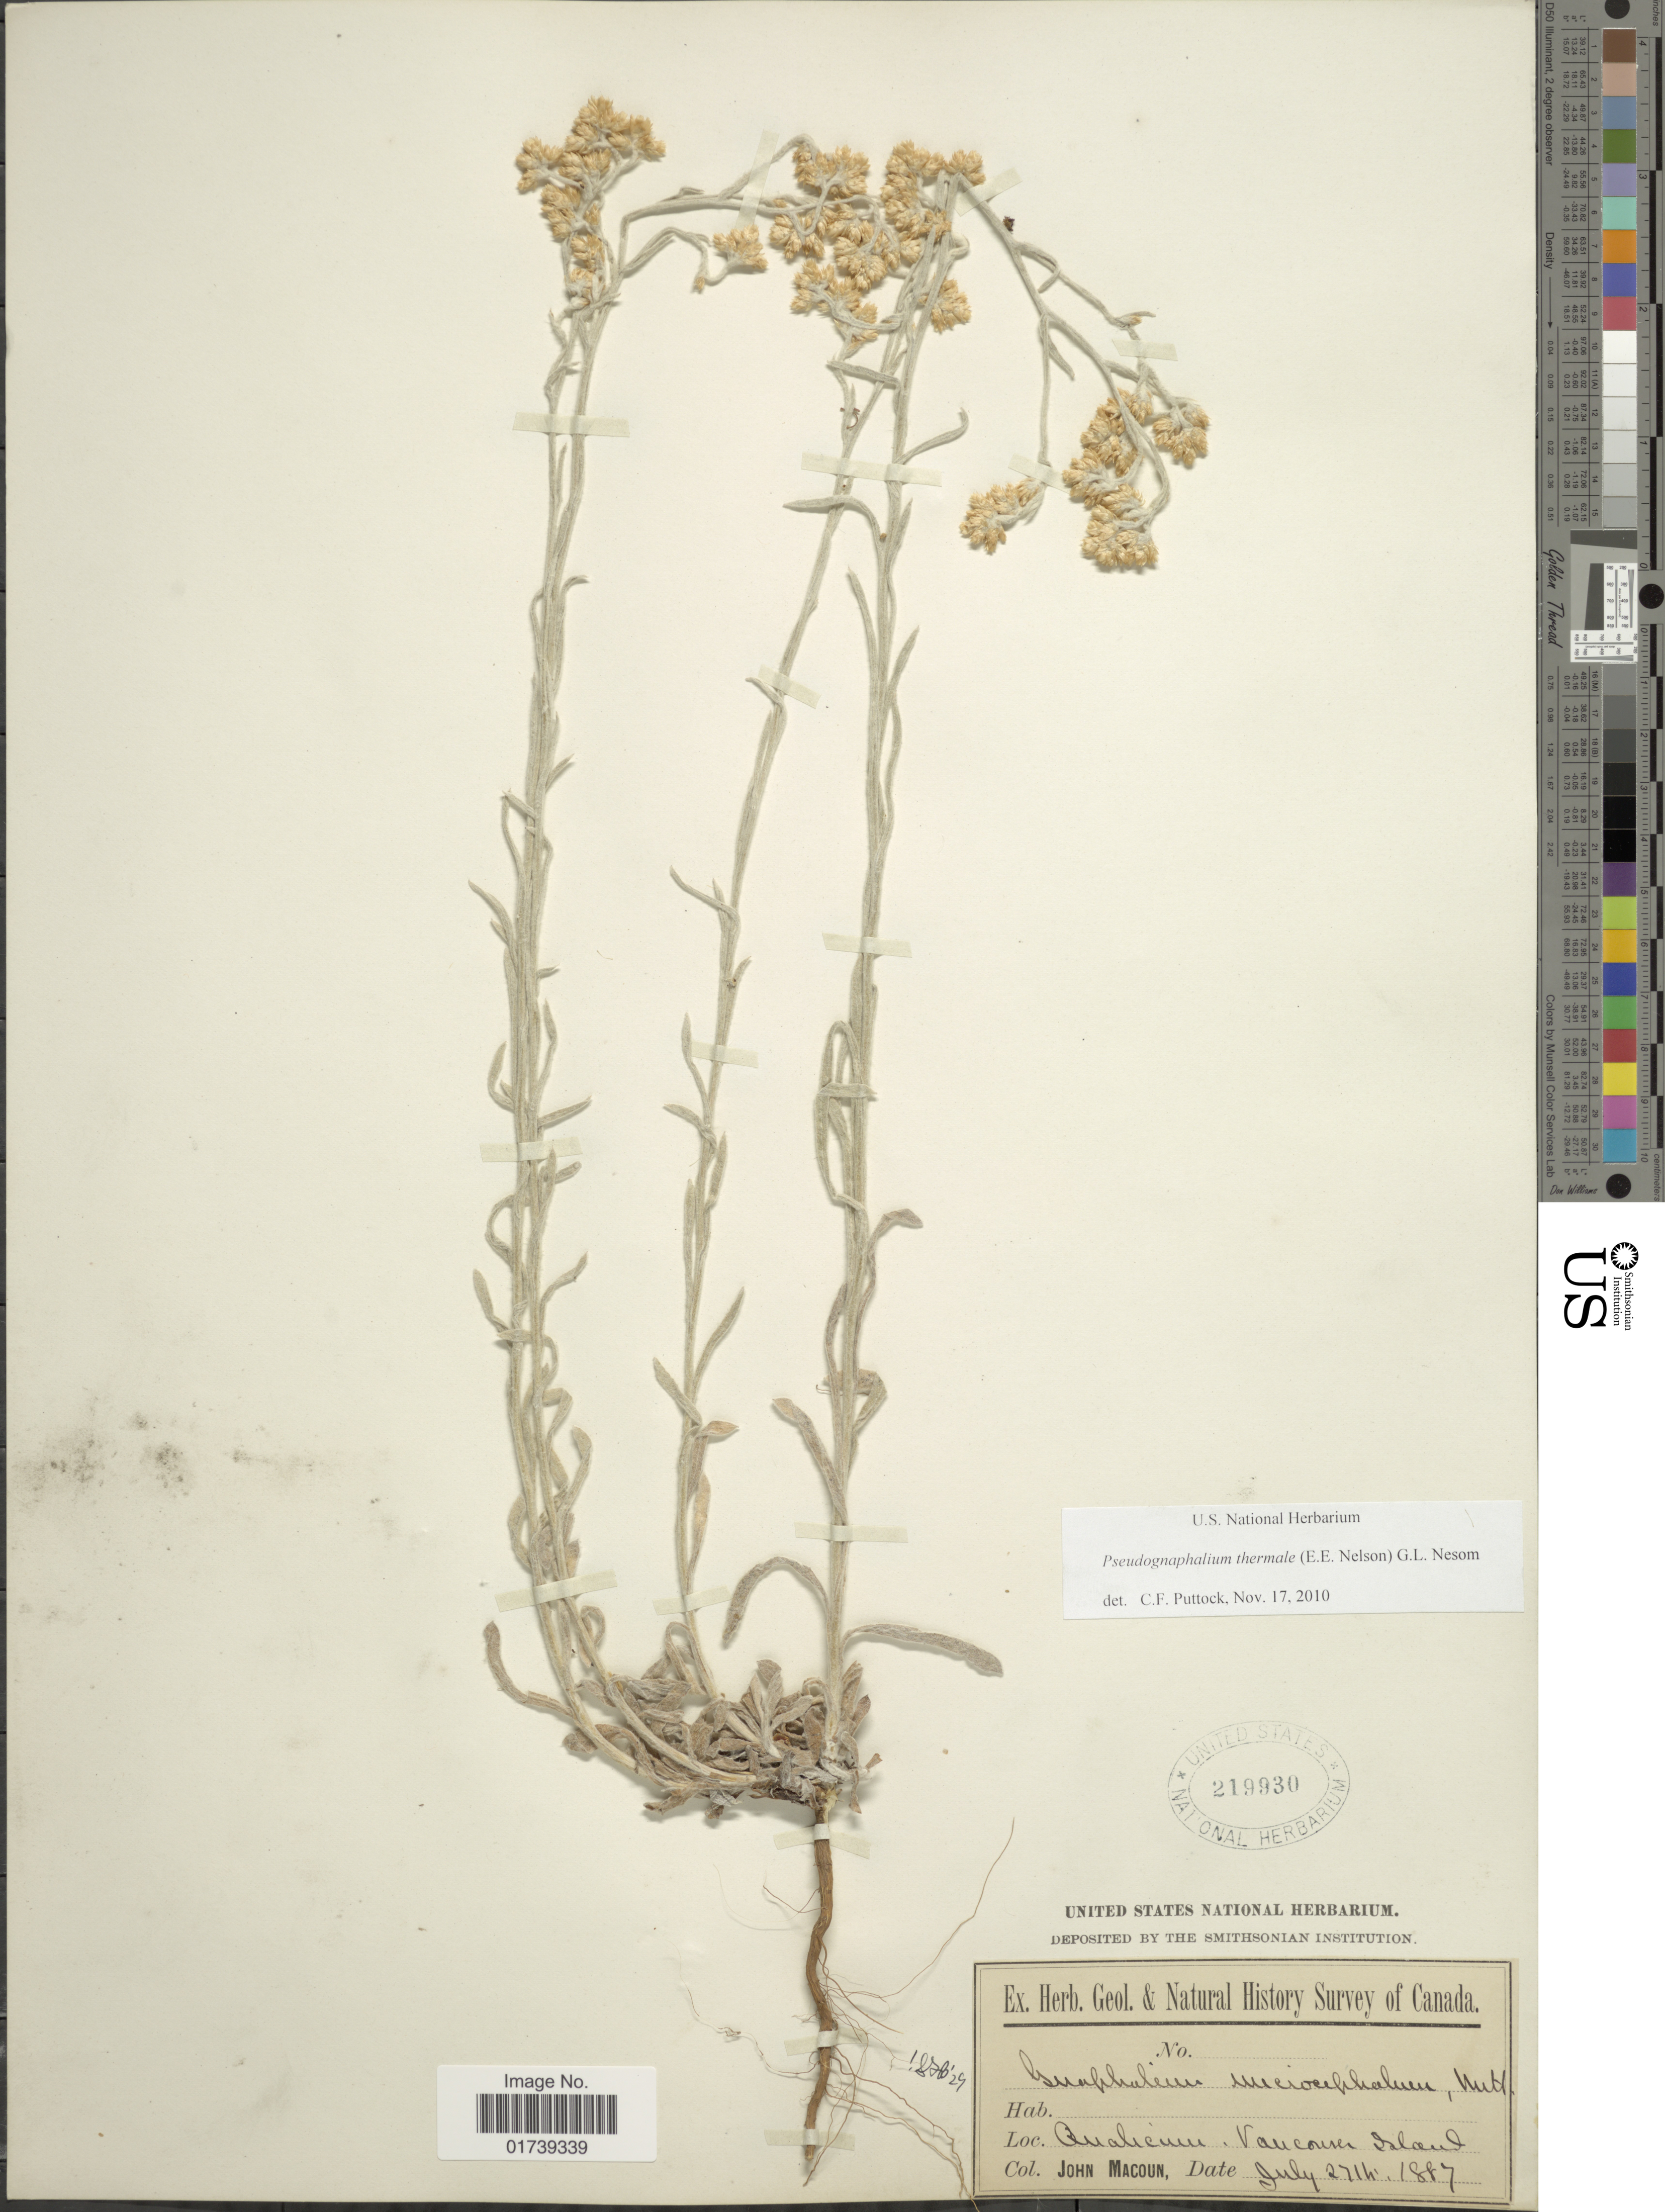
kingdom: Plantae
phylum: Tracheophyta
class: Magnoliopsida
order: Asterales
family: Asteraceae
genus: Pseudognaphalium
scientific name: Pseudognaphalium thermale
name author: (E.E. Nelson) G.L. Nesom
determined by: Puttock, Christopher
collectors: J. Macoun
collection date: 1887-07-27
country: Canada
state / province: British Columbia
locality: Qualicum, Vancouver Island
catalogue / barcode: US 219930